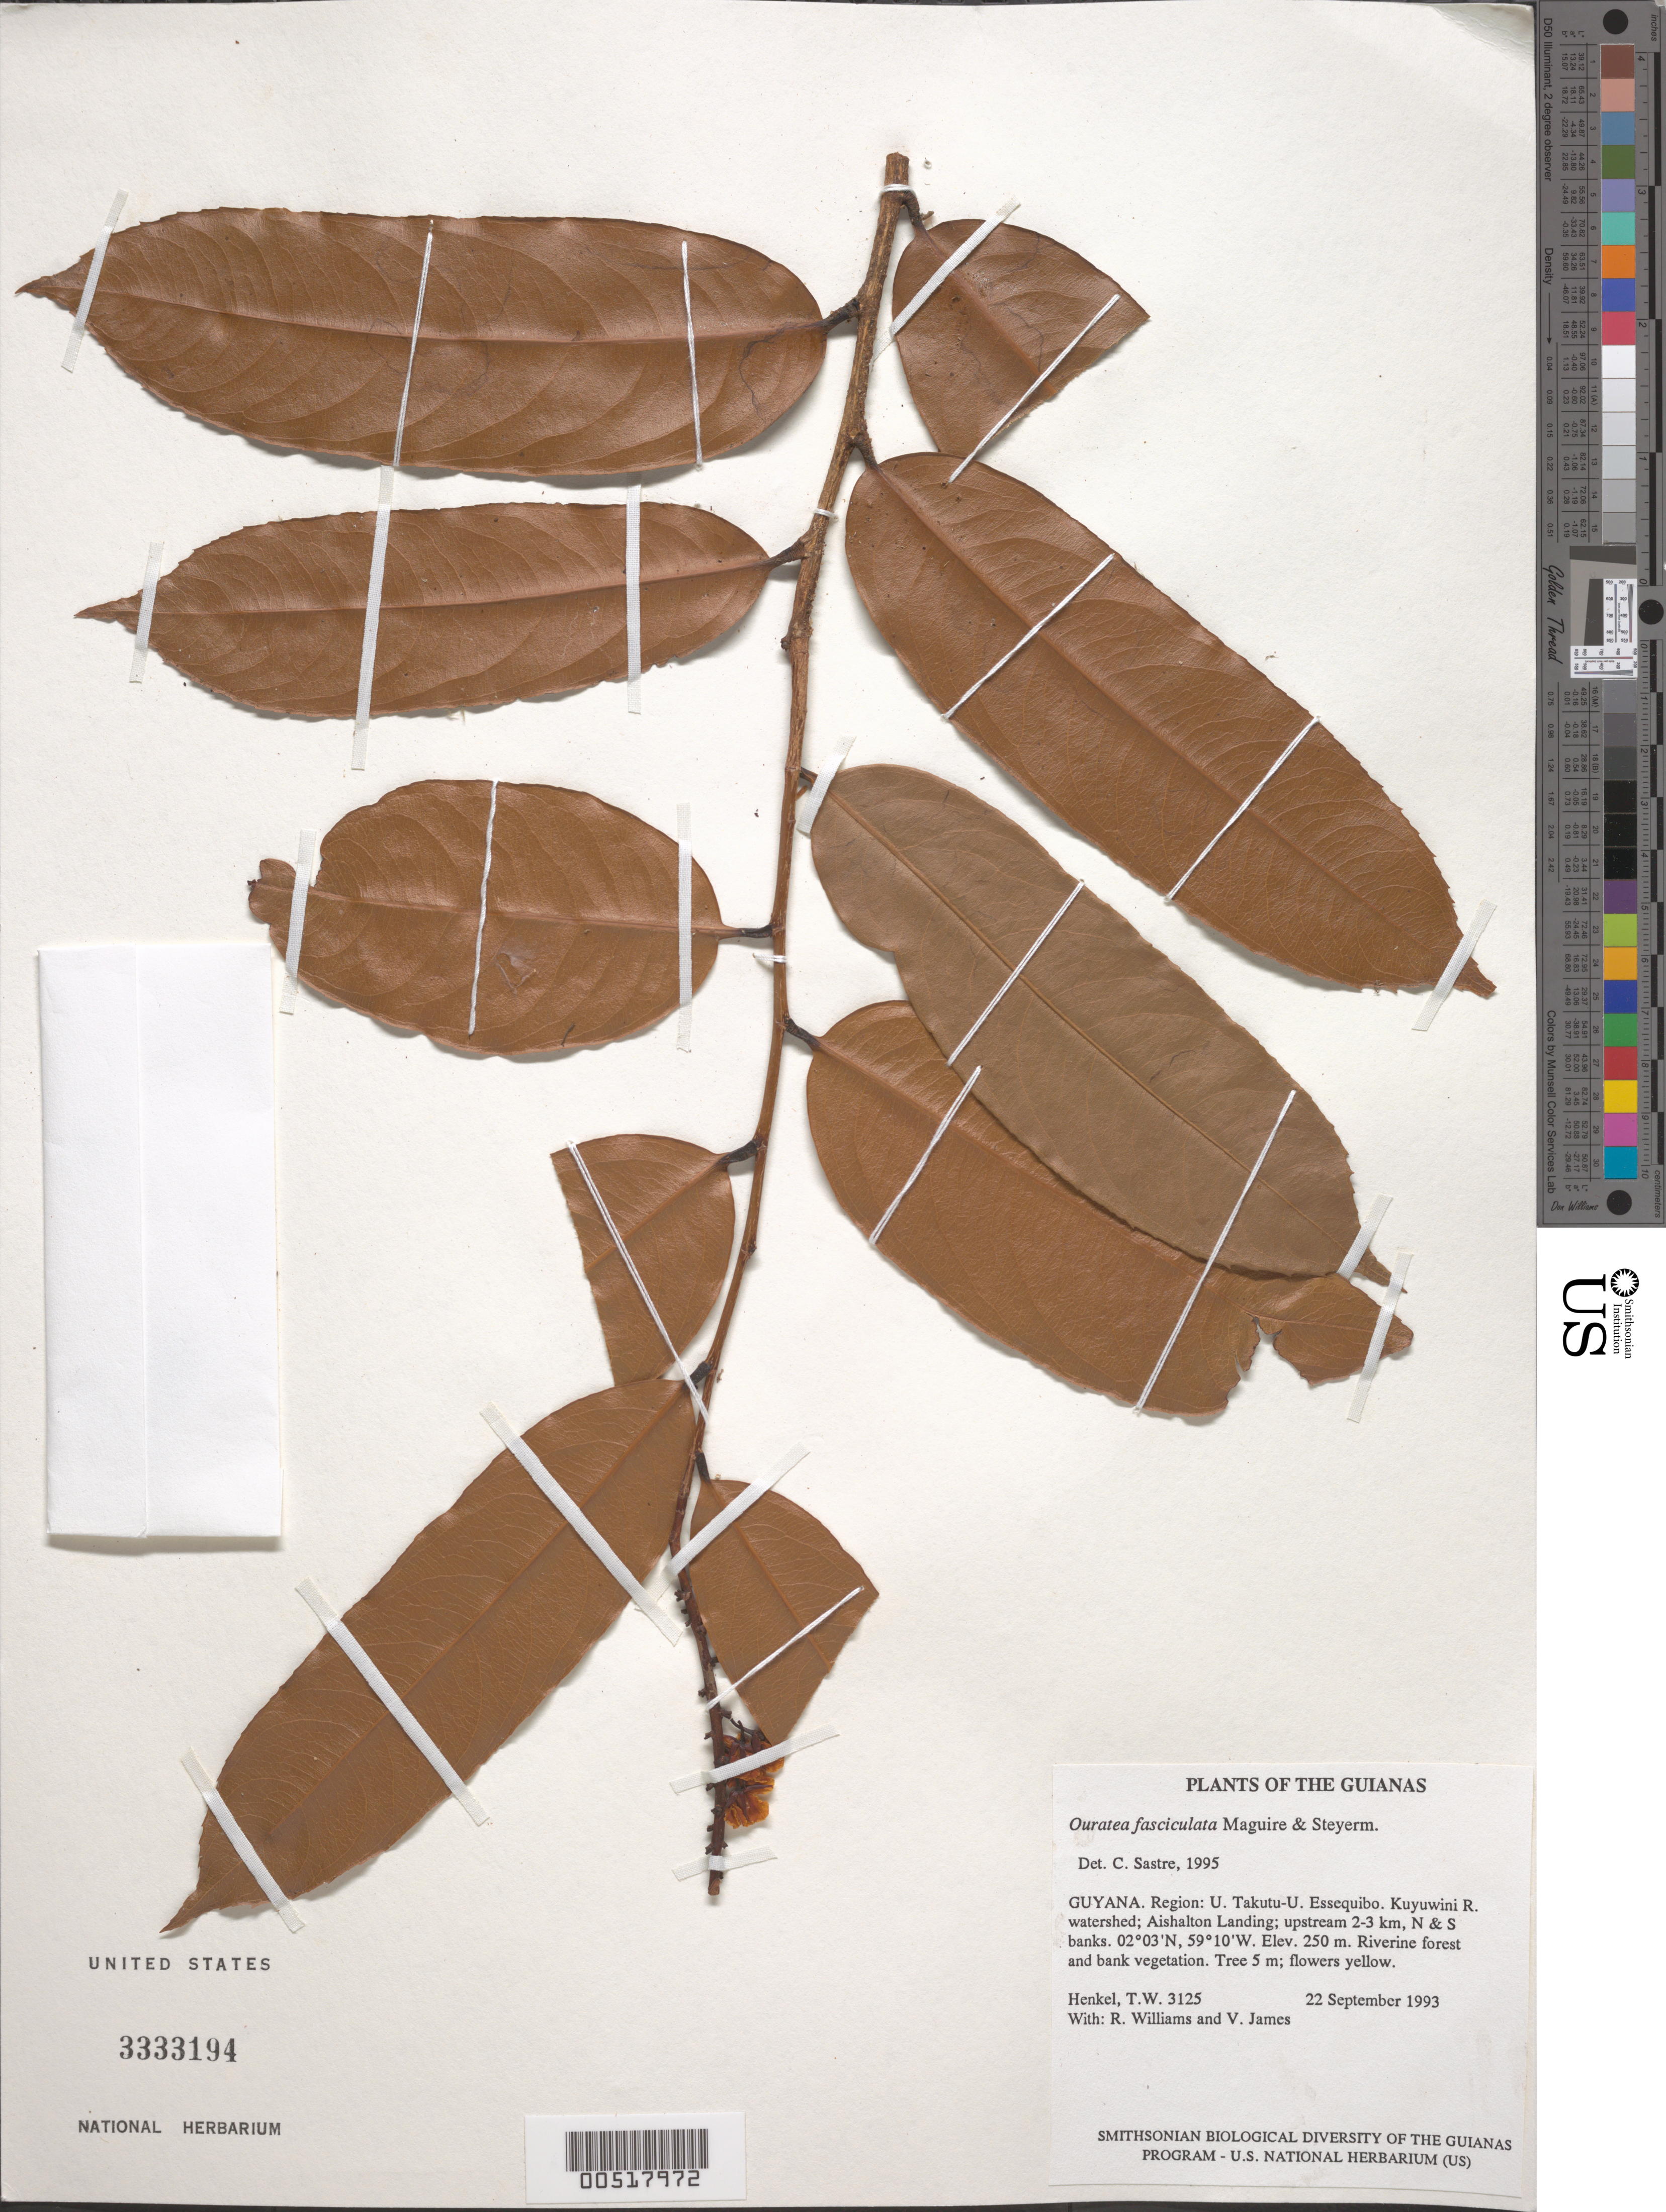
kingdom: Plantae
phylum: Tracheophyta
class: Magnoliopsida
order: Malpighiales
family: Ochnaceae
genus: Ouratea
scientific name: Ouratea fasciculata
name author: Maguire & Steyerm.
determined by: Sastre, C. H. L.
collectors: T. Henkel, R. Williams & V. James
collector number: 3125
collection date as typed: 22 September 1993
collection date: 1993-09-22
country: Guyana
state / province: U. Takutu-U. Essequibo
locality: Kuyuwini R. watershed; Aishalton Landing; upstream 2-3 km, N & S banks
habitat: Riverine forest and bank vegetation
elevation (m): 250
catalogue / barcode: US 3333194